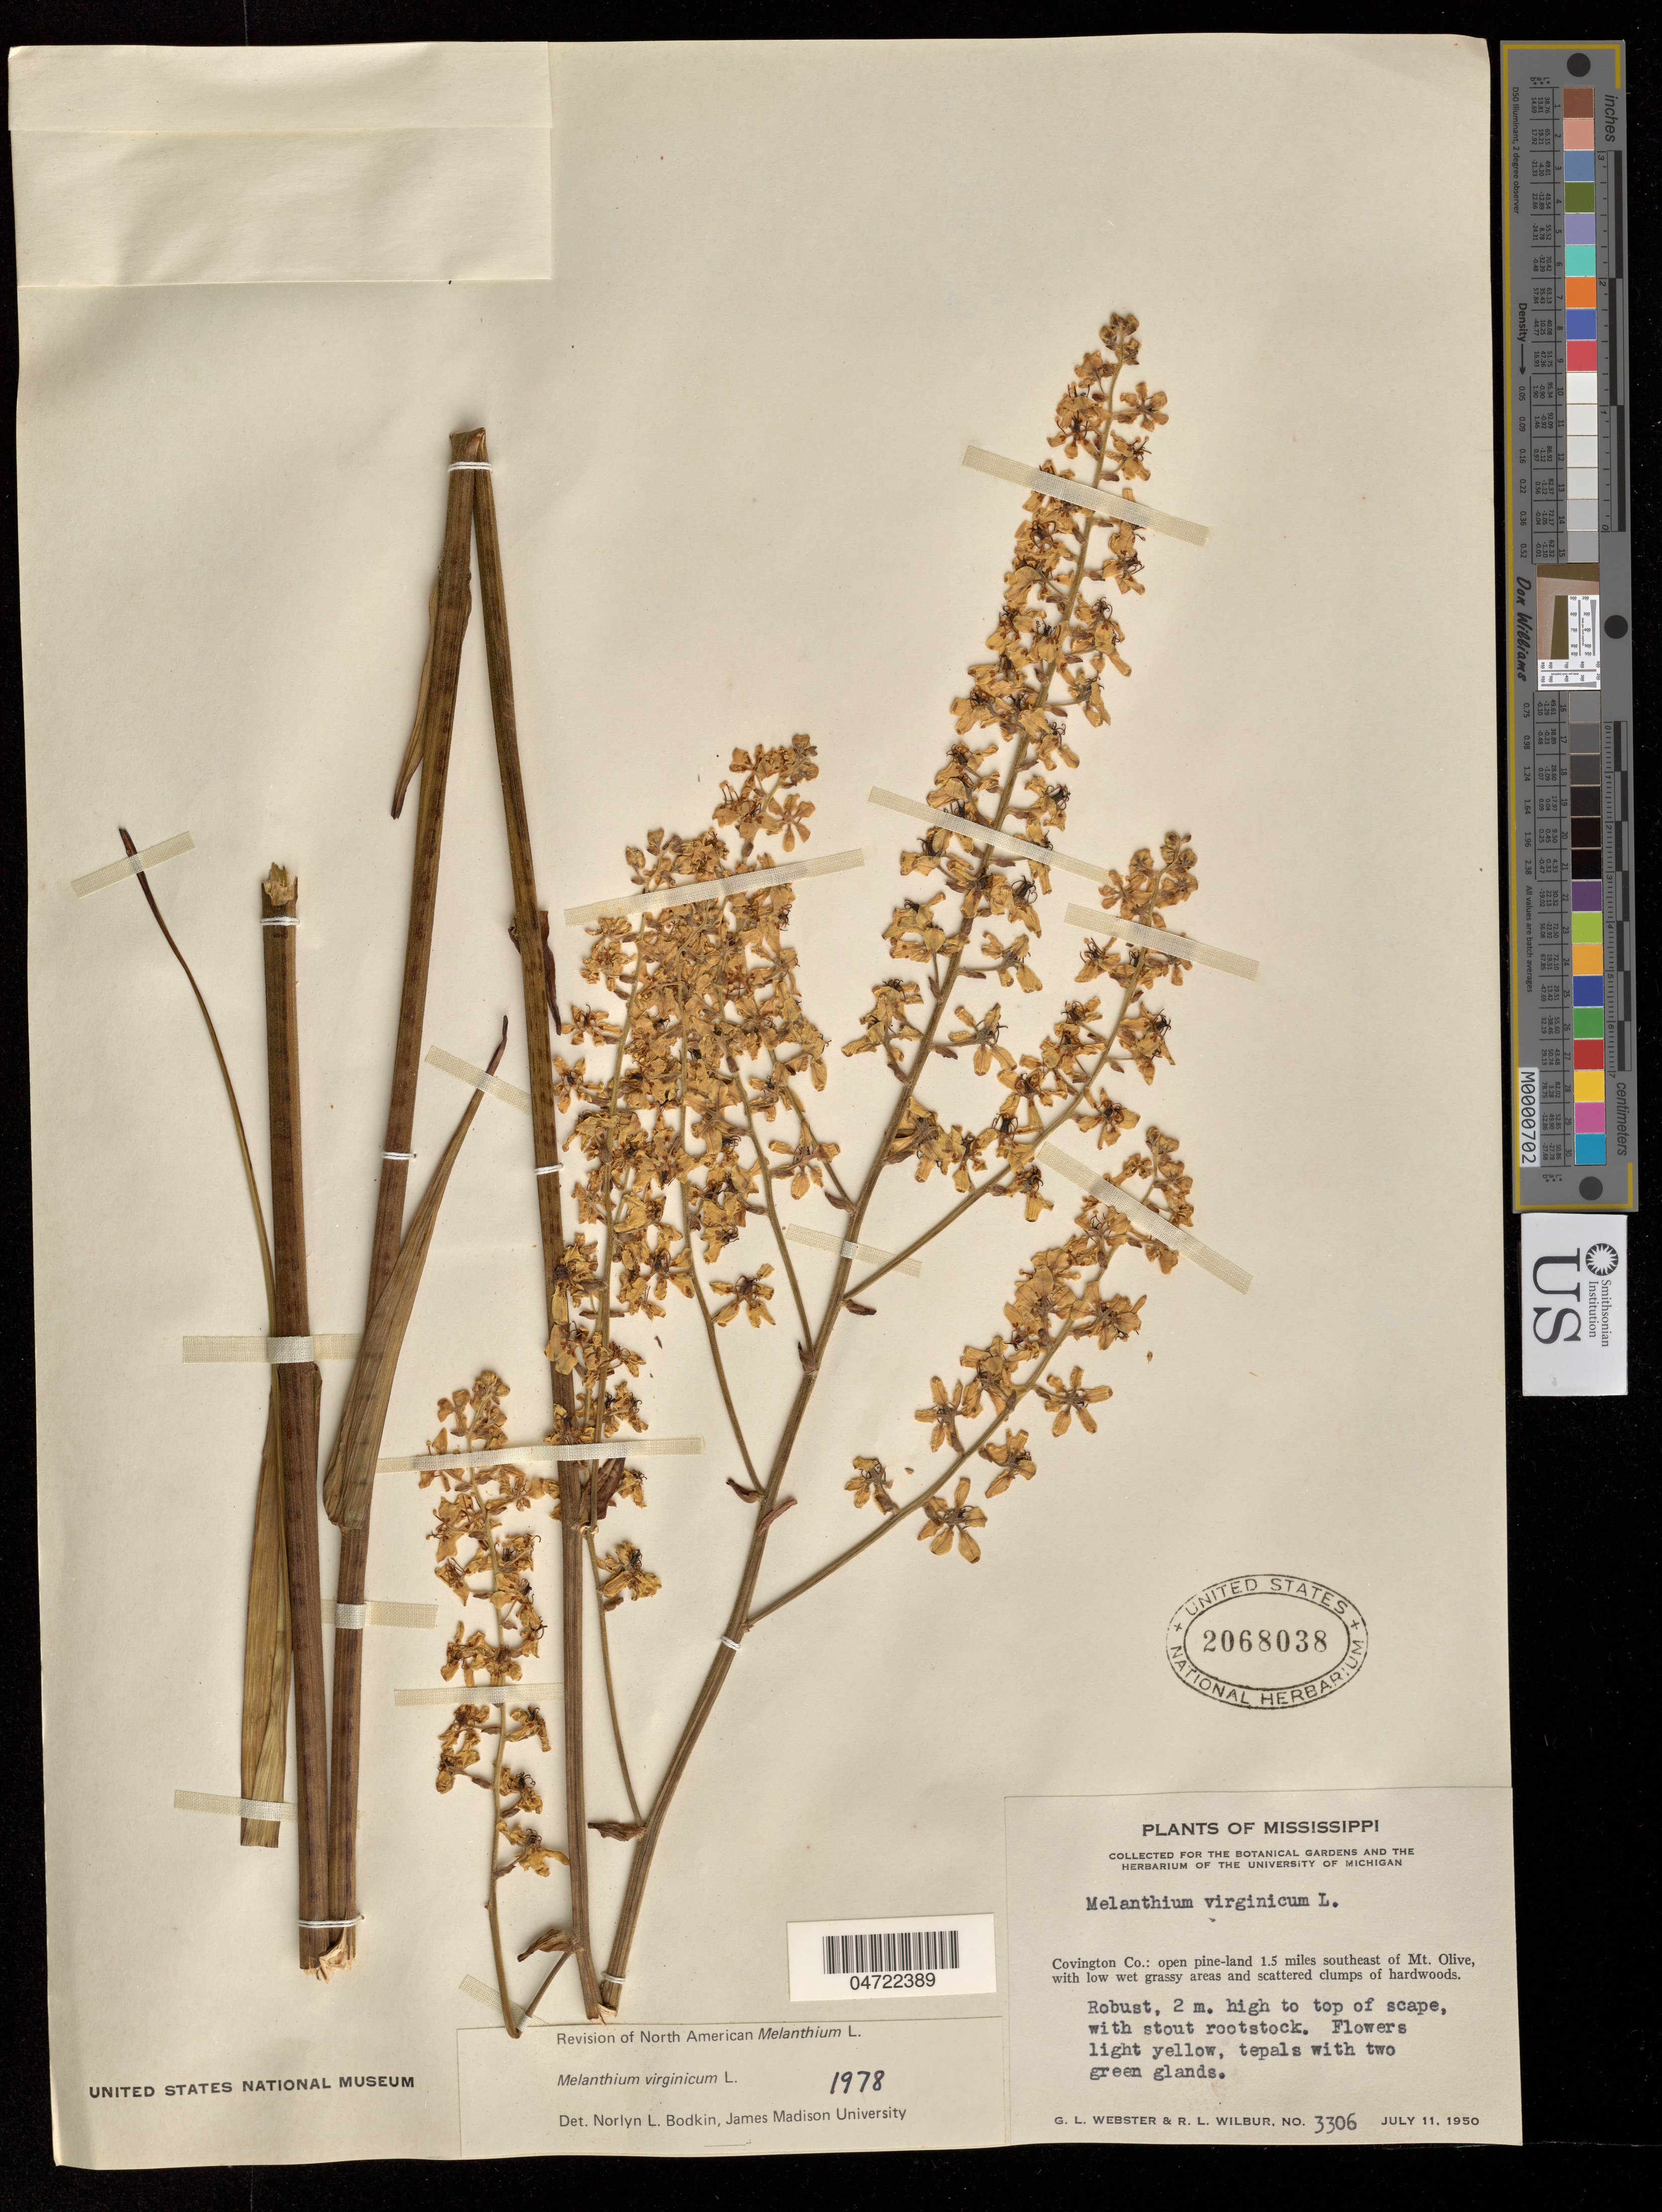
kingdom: Plantae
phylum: Tracheophyta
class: Liliopsida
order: Liliales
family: Melanthiaceae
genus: Melanthium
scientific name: Melanthium virginicum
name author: L.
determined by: Bodkin, N. L.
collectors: G. L. Webster & R. L. Wilbur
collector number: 3306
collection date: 1950-07-11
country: United States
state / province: Mississippi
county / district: Covington County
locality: Open pine-land 1.5 miles southeast of Mt. Olive, with low wet grassy areas and scattered clumps of hardwoods.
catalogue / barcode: US 2068038